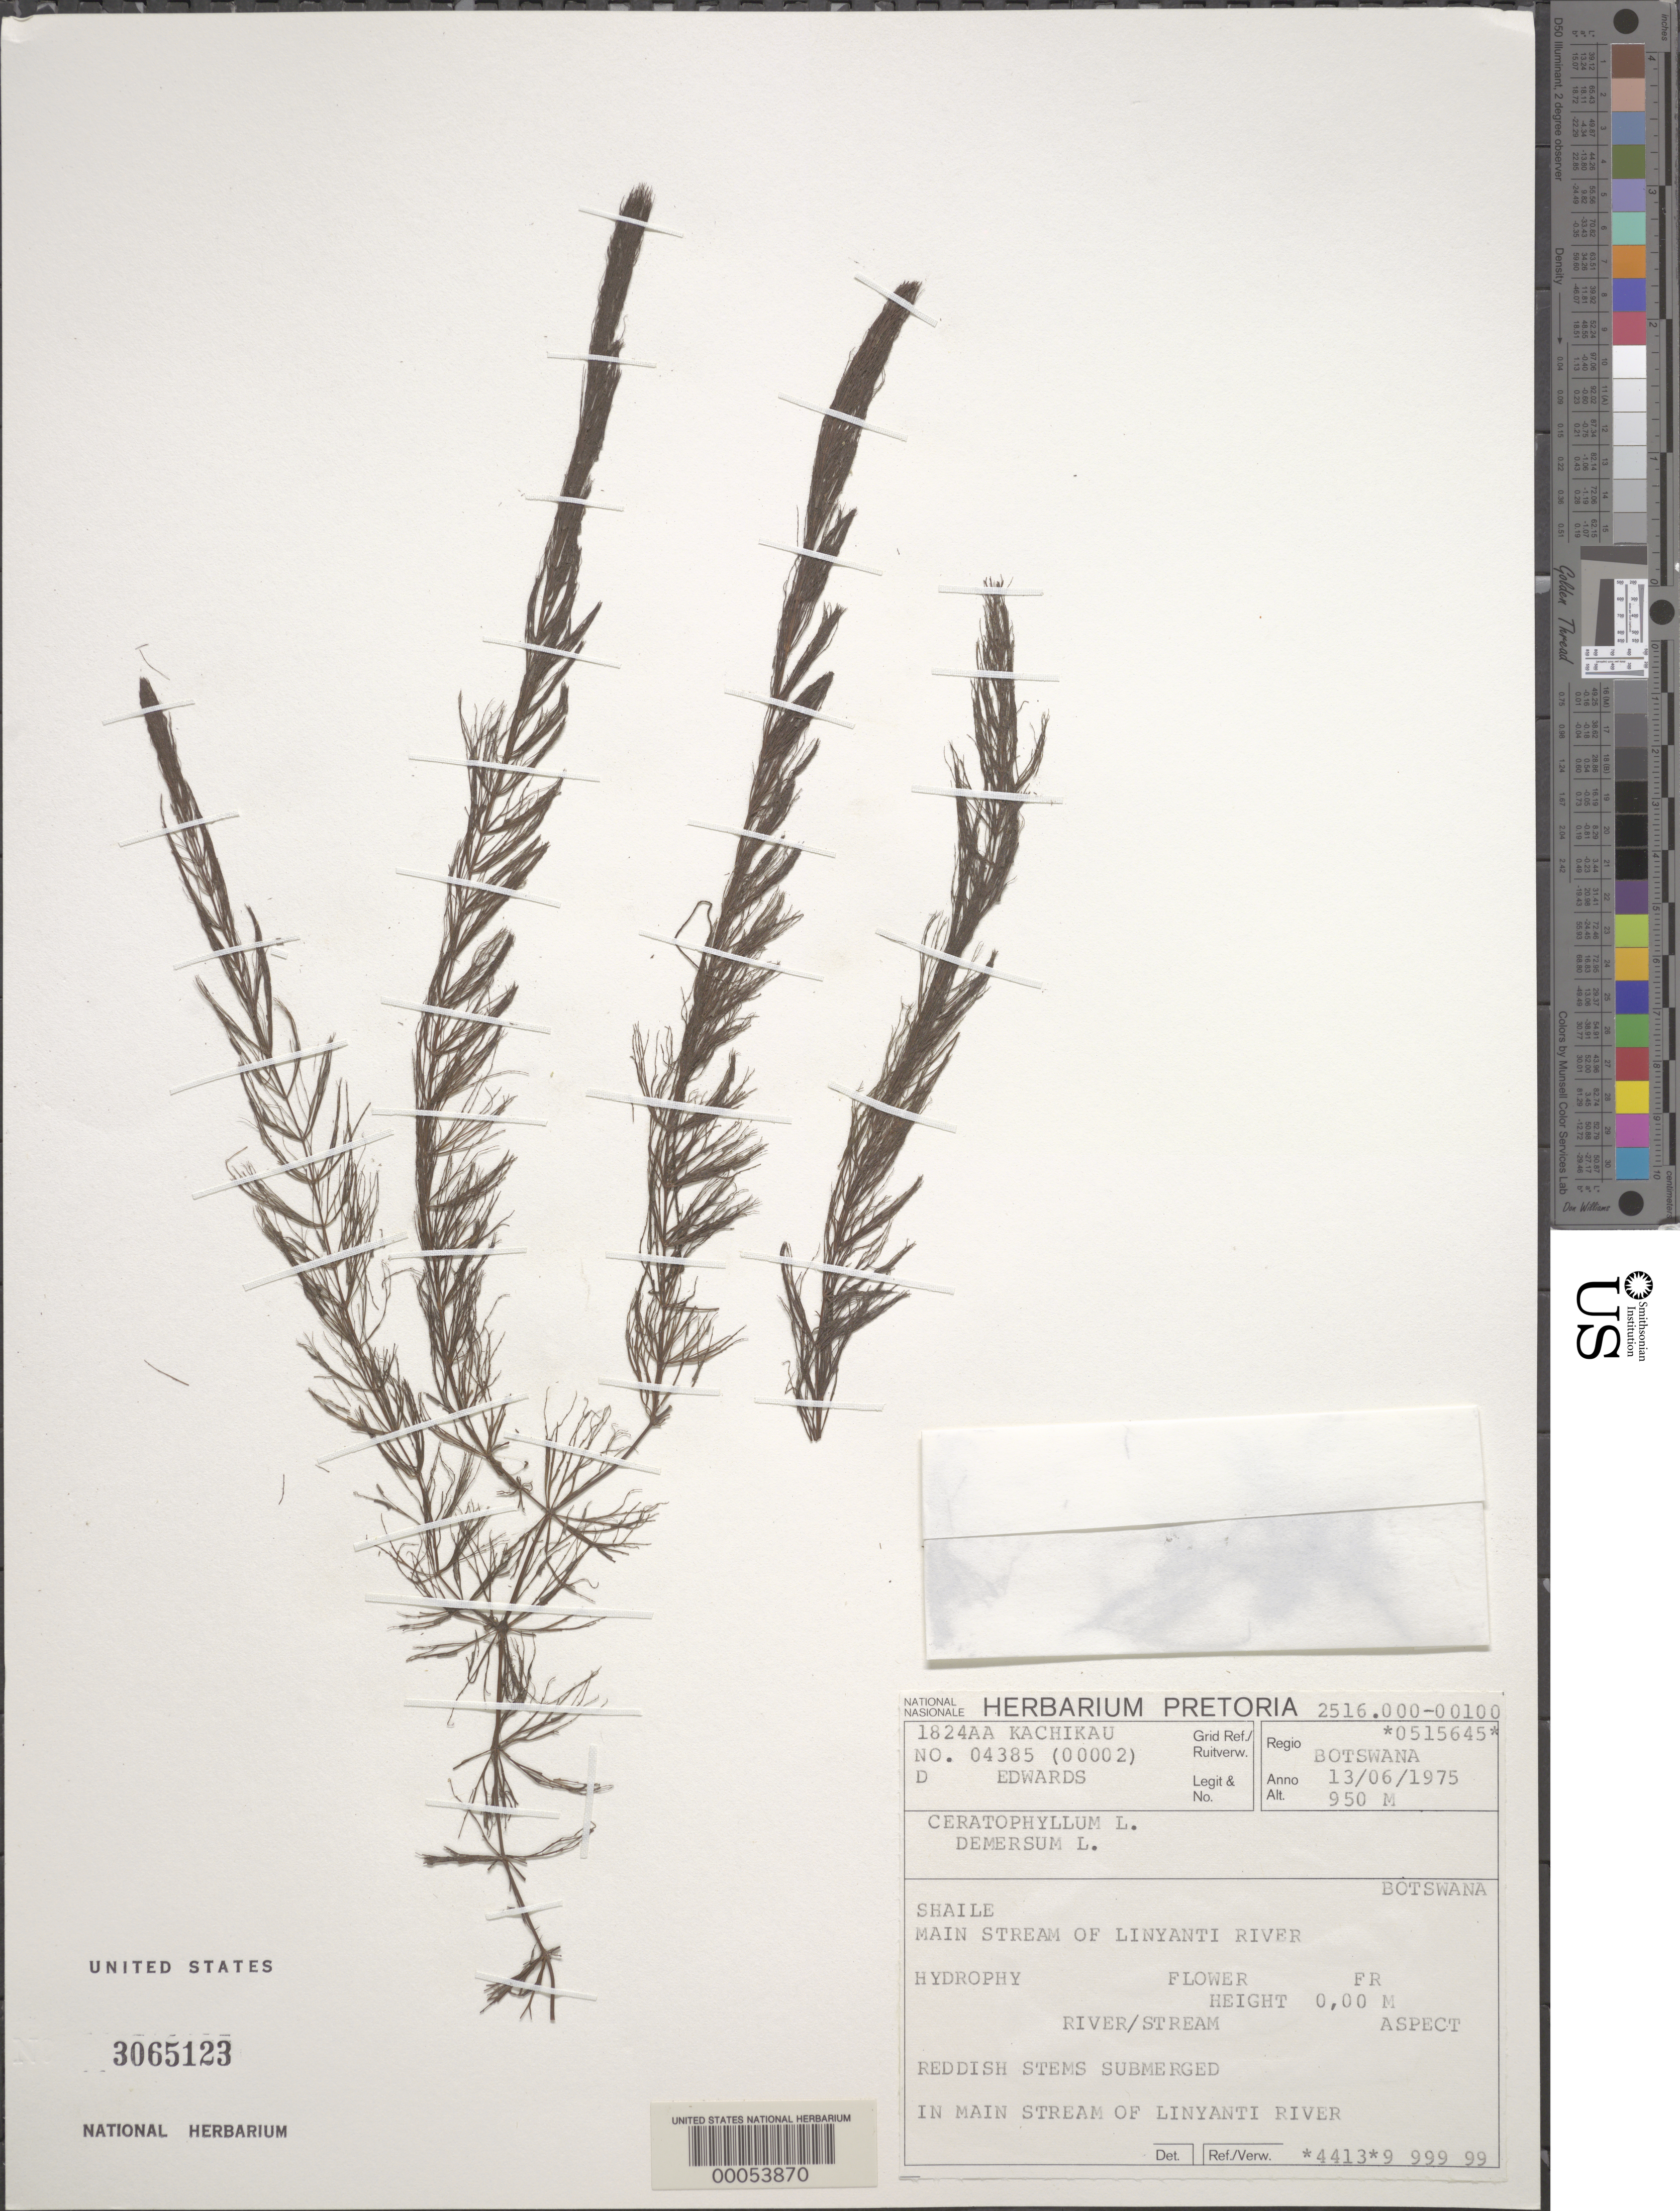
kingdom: Plantae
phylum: Tracheophyta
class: Magnoliopsida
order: Ceratophyllales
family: Ceratophyllaceae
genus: Ceratophyllum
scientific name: Ceratophyllum demersum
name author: L.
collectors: D. Edwards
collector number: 04385 (00002)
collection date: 1975-06-13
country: Botswana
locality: Regio Botswana. Grid Ref./Ruitverw. 1824AA Kachikau. Shaile main stream of Linyanti River.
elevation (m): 950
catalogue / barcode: US 3065123